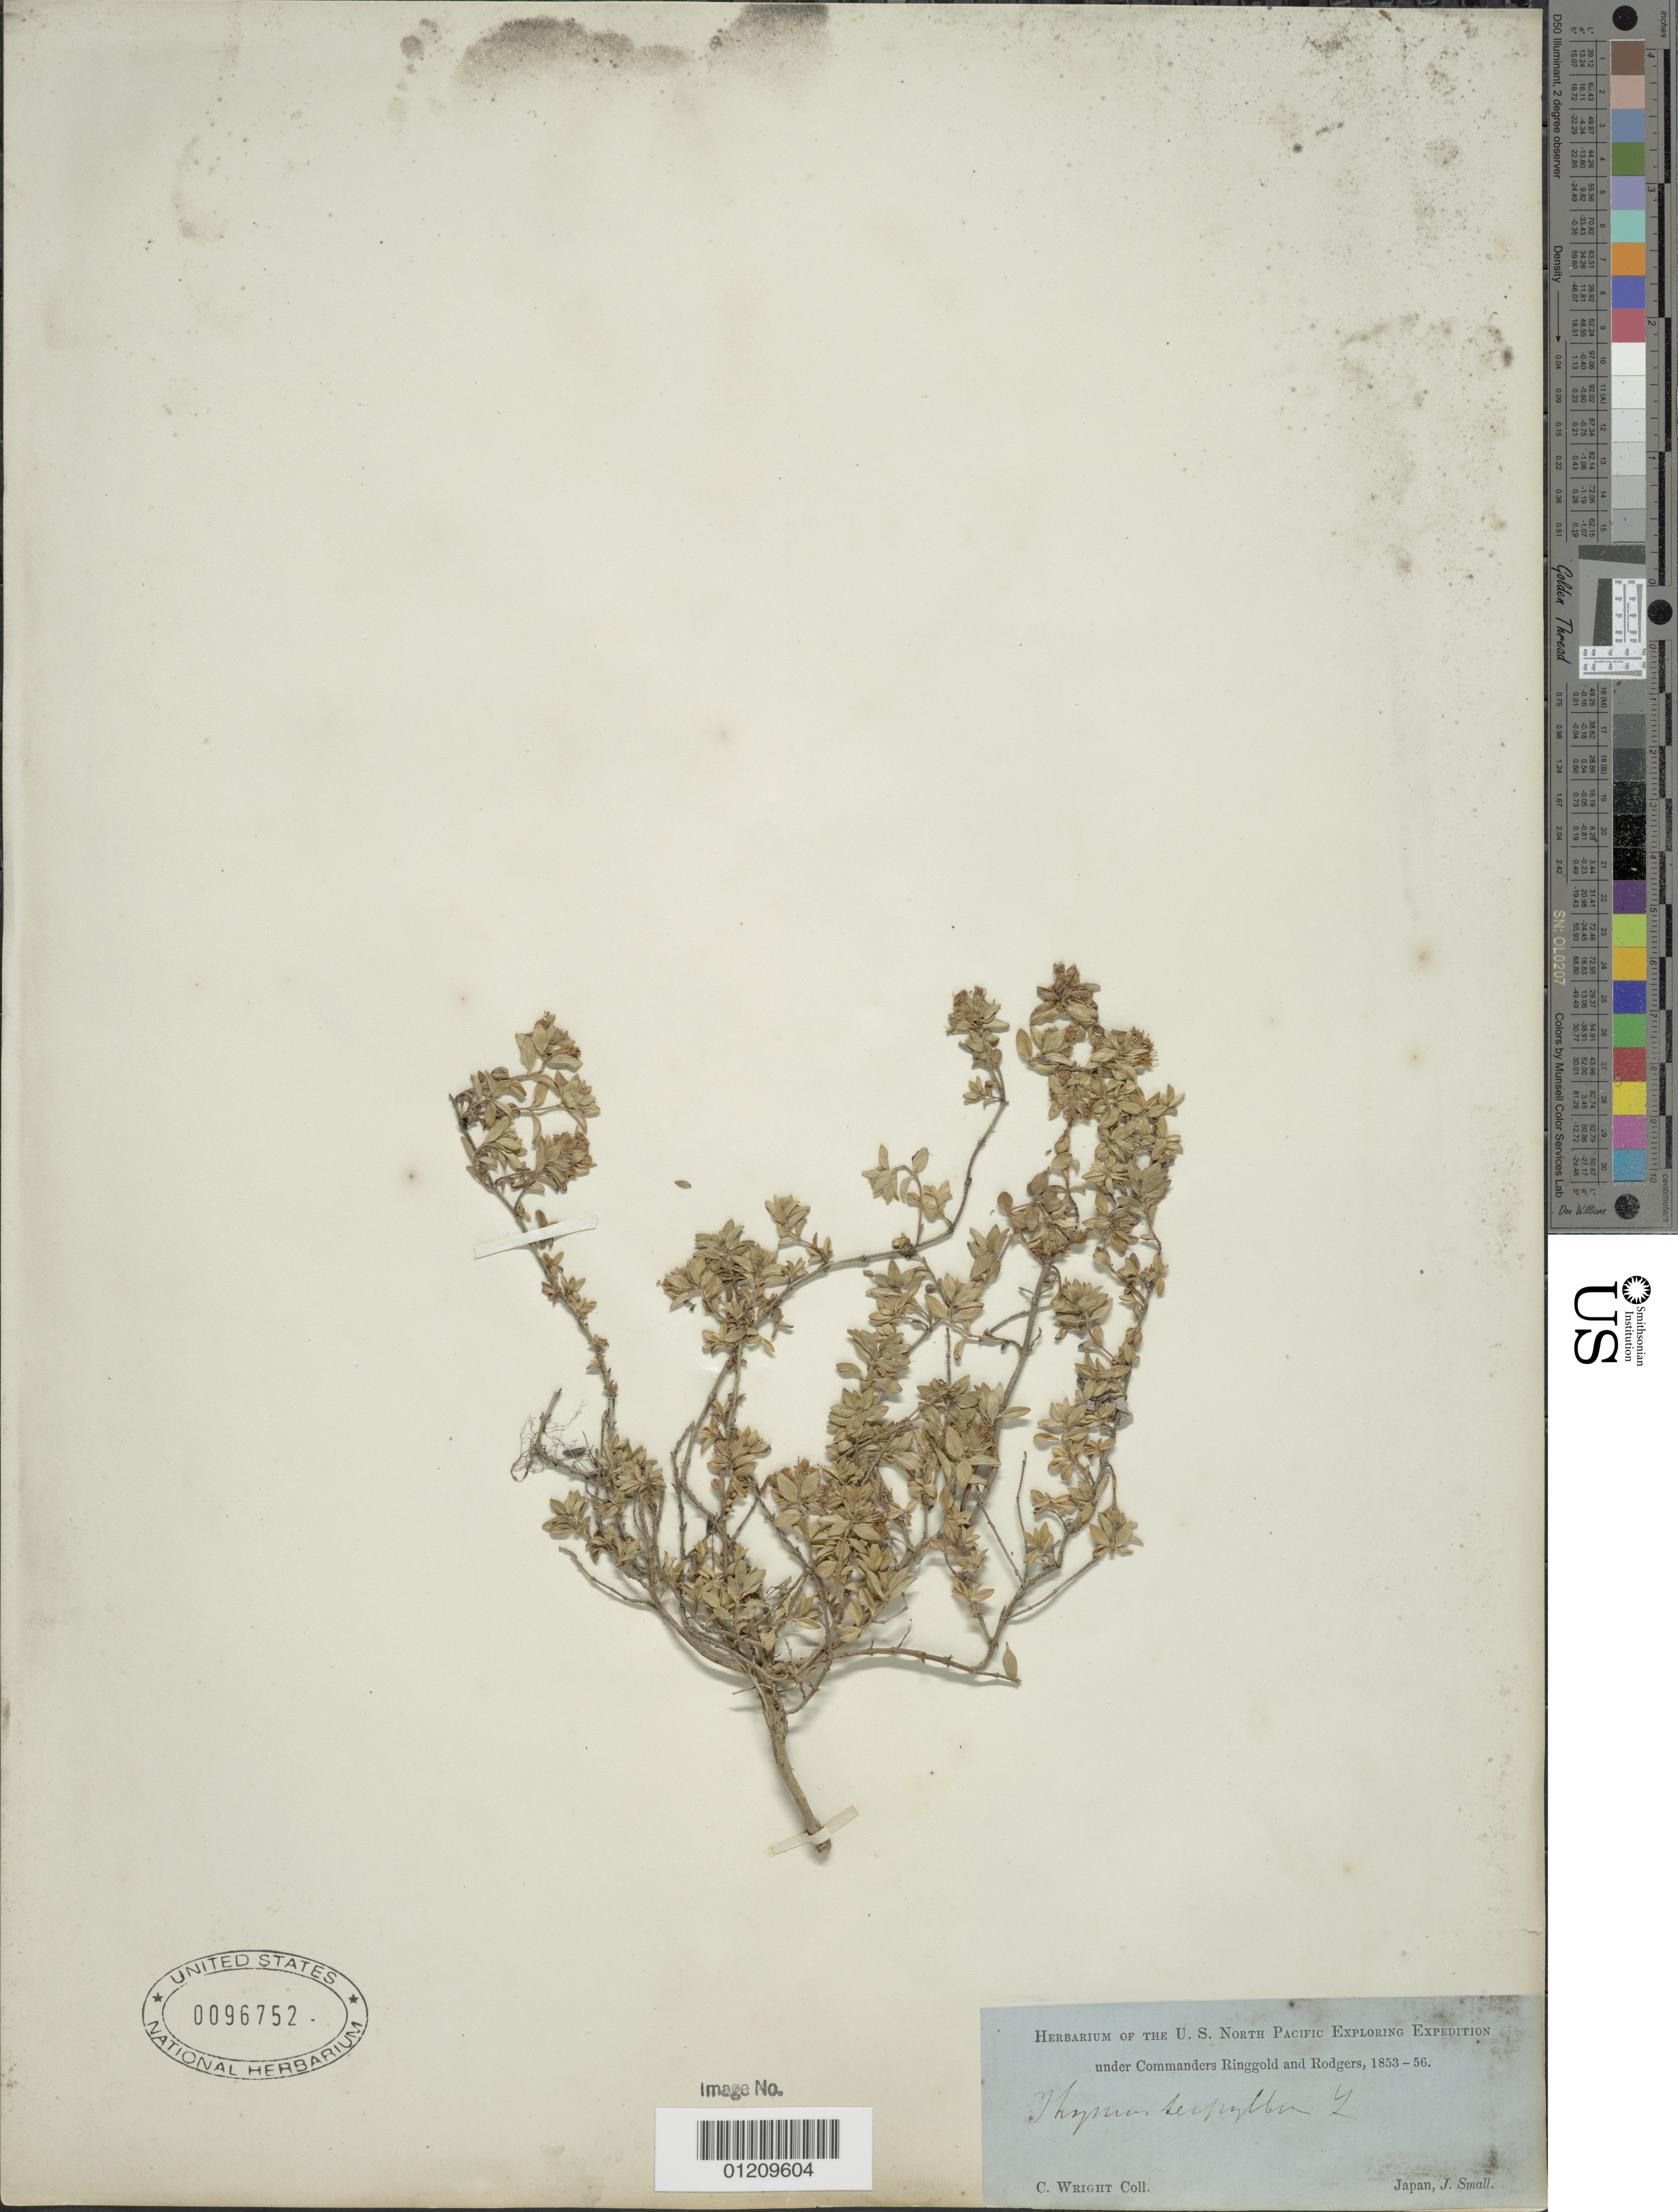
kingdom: Plantae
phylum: Tracheophyta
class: Magnoliopsida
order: Lamiales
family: Lamiaceae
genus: Thymus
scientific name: Thymus serpyllum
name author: L.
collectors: C. Wright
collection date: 1853/1856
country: Japan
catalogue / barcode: US 96752